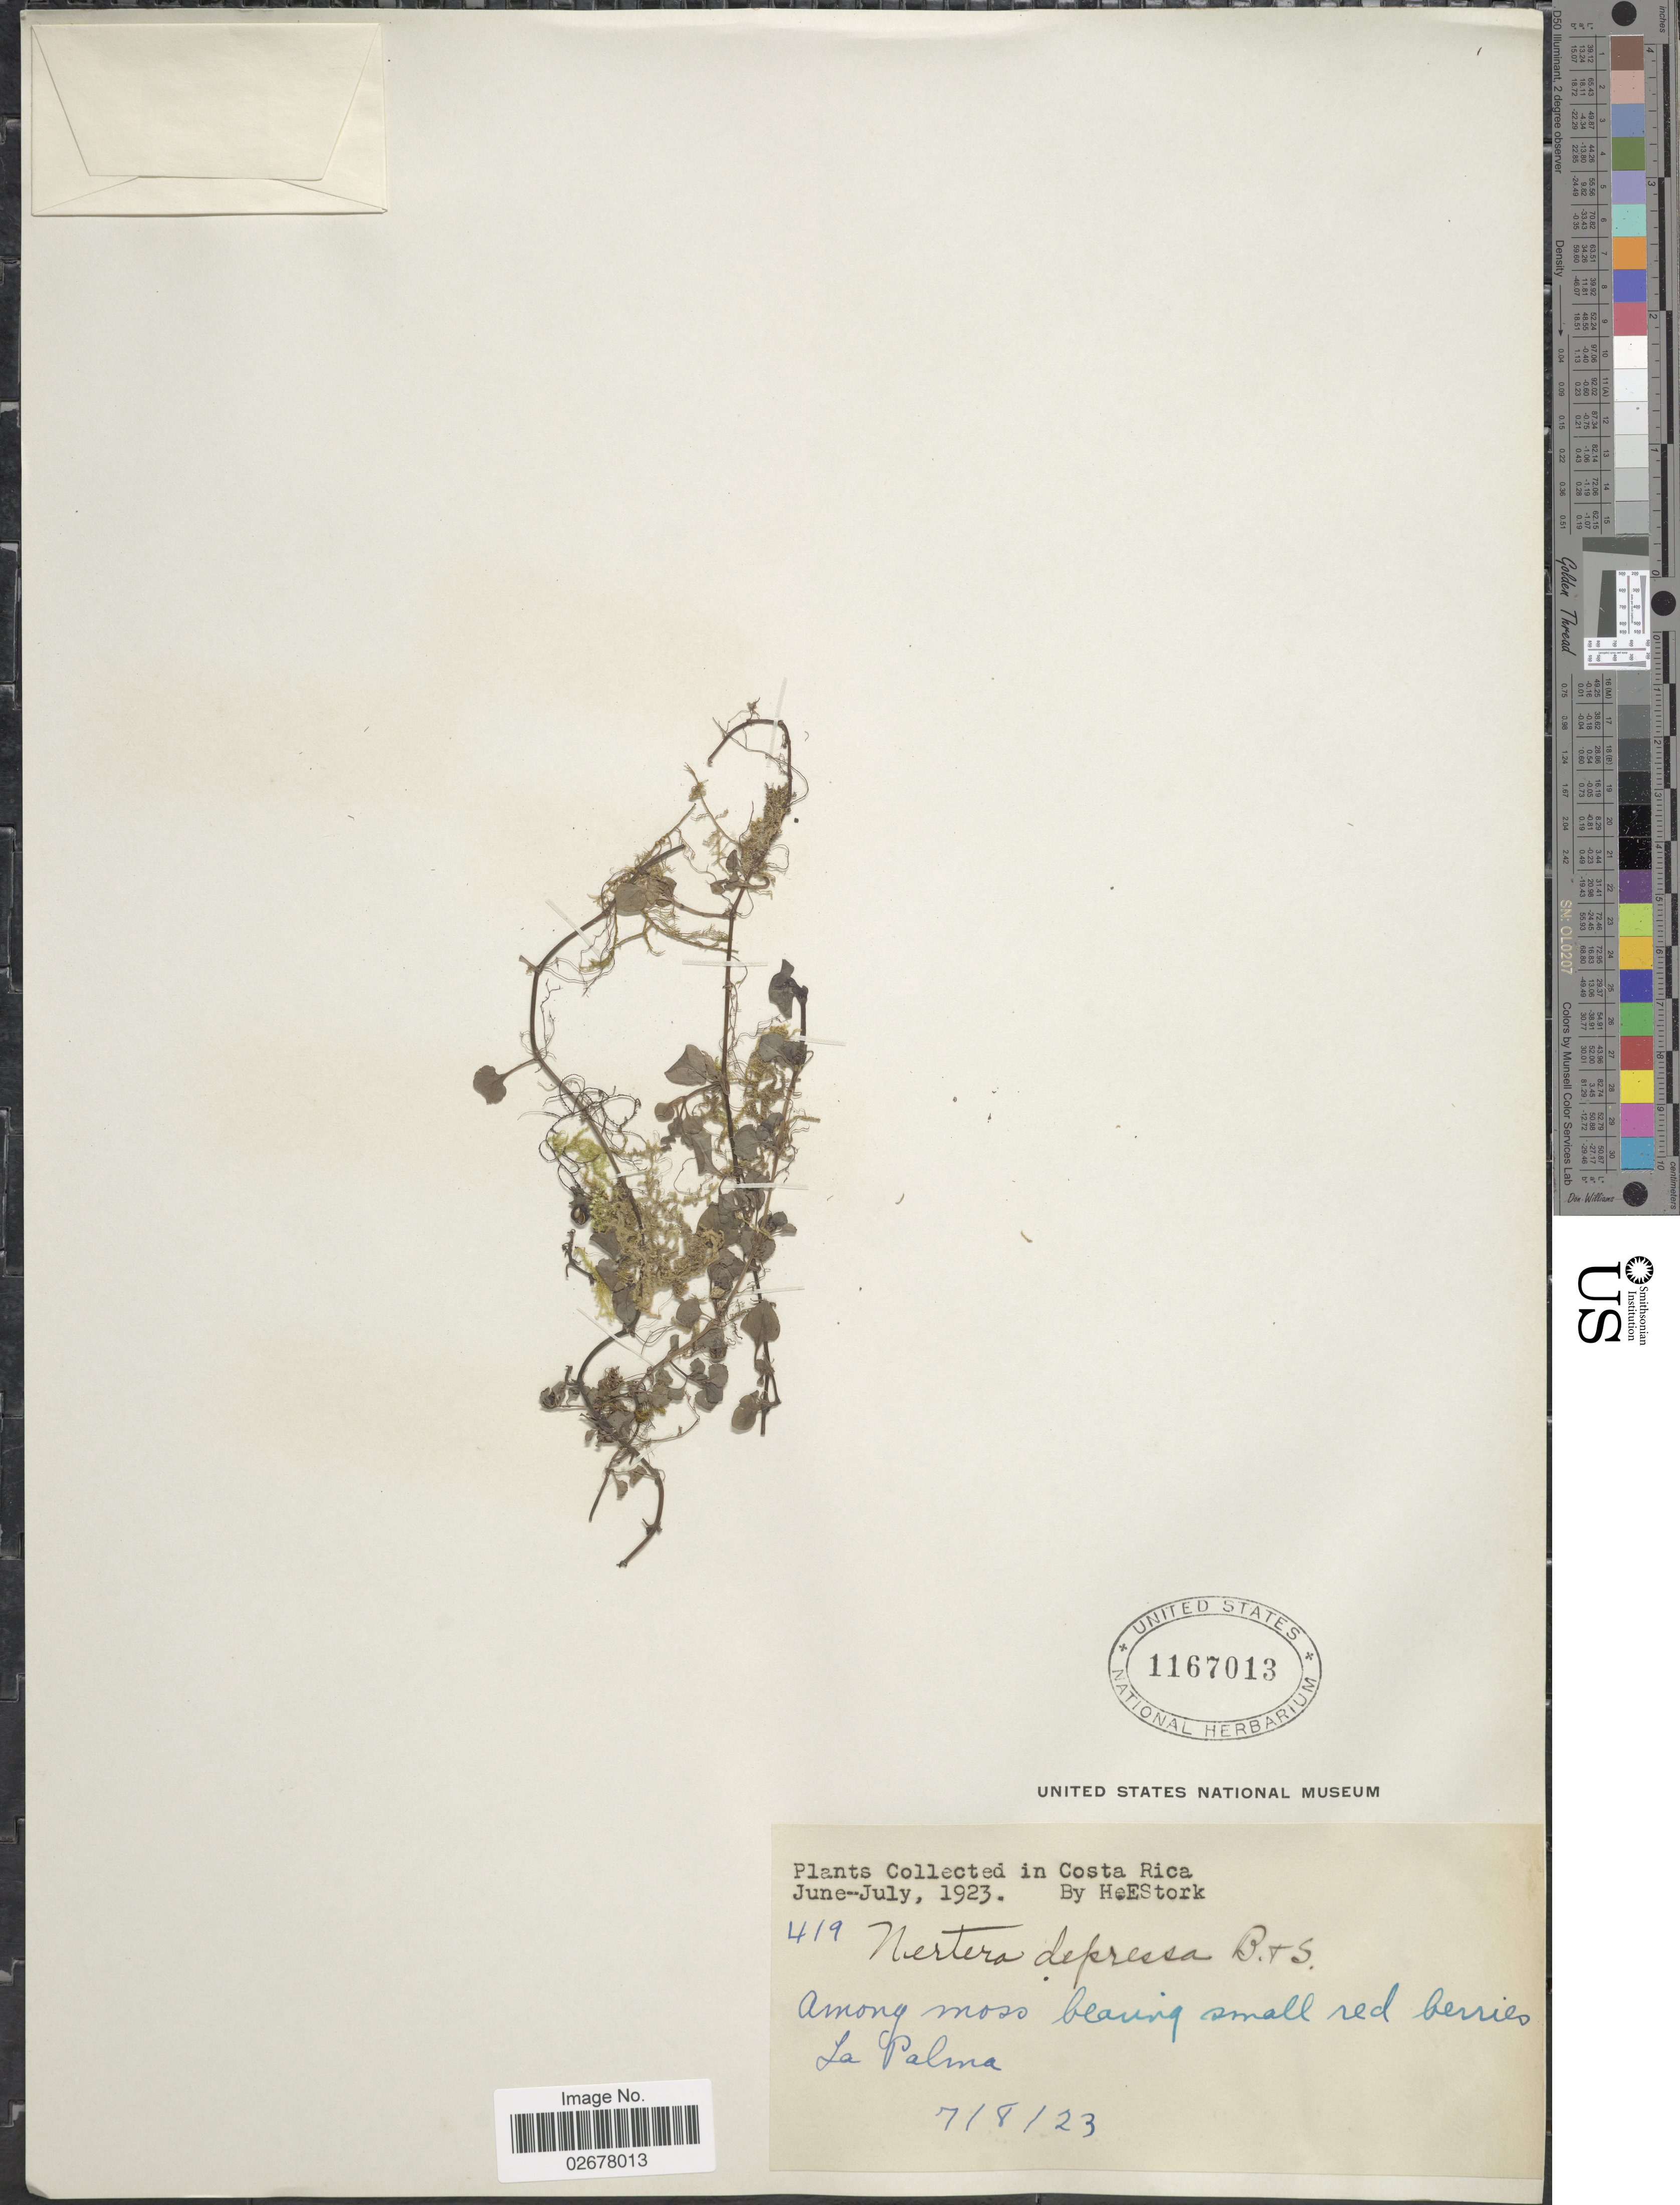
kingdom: Plantae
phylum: Tracheophyta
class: Magnoliopsida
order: Gentianales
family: Rubiaceae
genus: Nertera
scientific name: Nertera depressa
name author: Banks & Sol. ex Gaertn.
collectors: H. E. Stork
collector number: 419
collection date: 1923-08-07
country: Costa Rica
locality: La Palma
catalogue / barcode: US 1167013